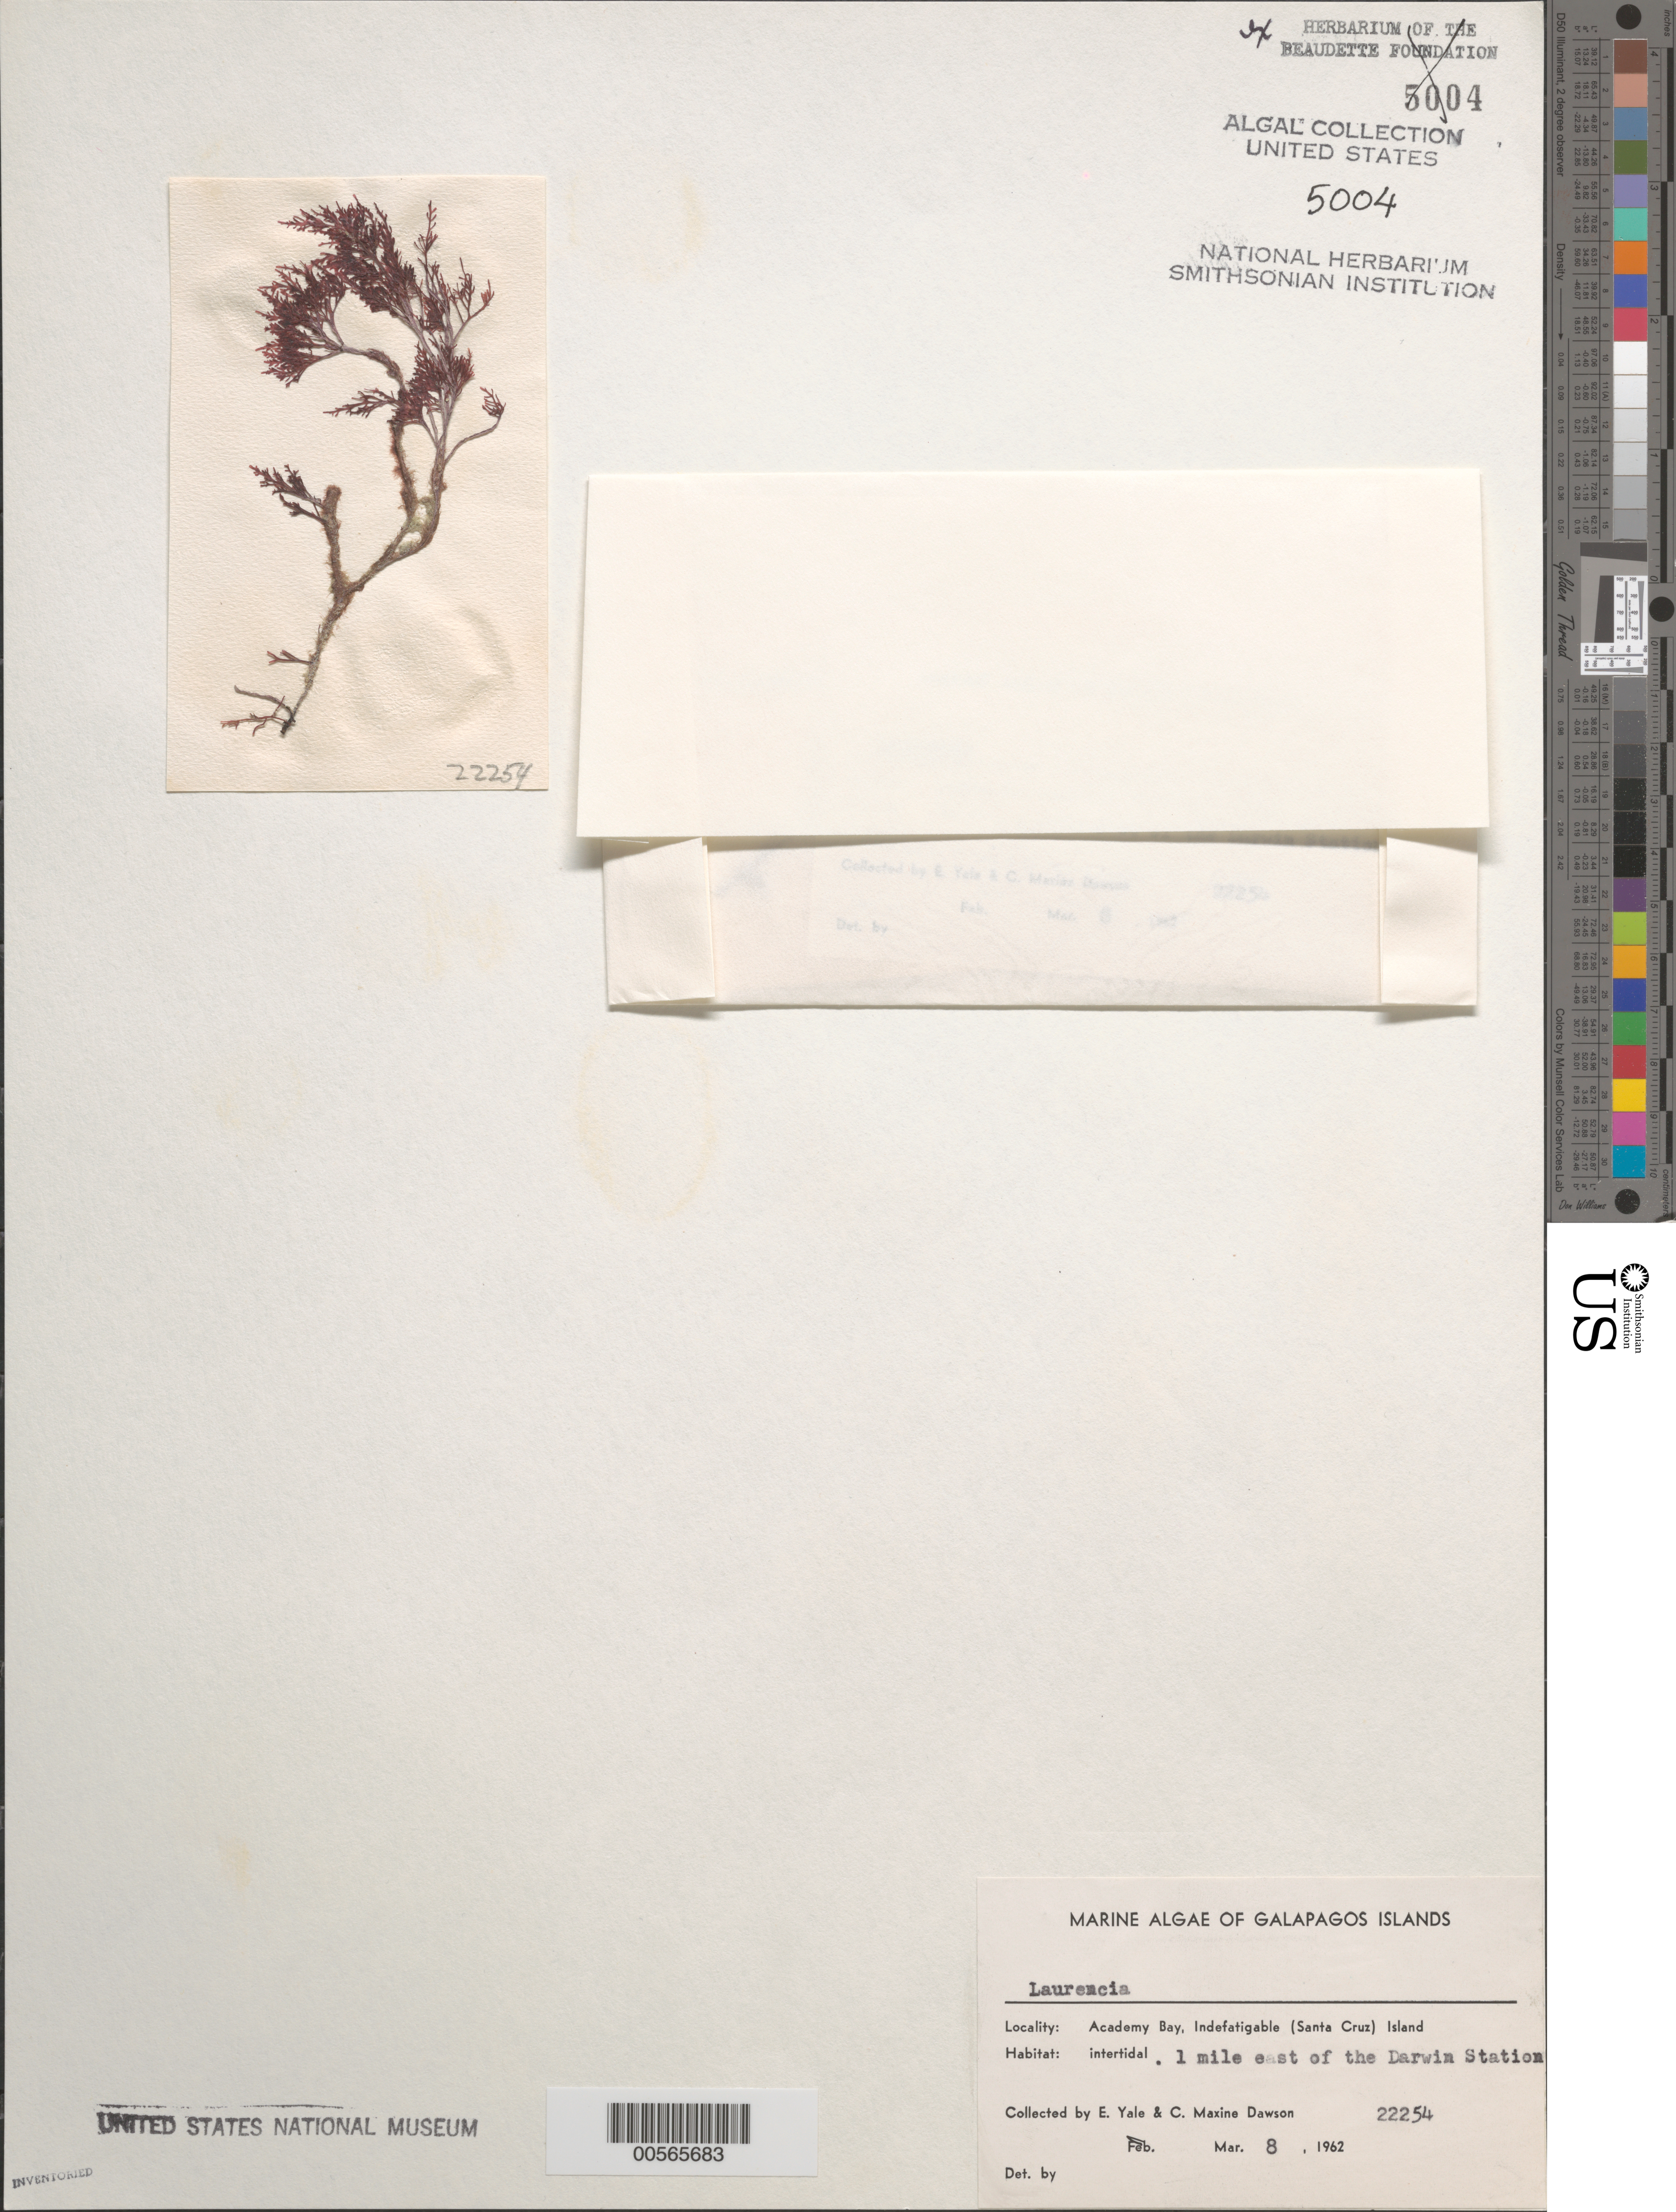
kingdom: Plantae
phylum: Rhodophyta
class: Florideophyceae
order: Ceramiales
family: Rhodomelaceae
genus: Laurencia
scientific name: Laurencia sp.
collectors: E. Y. Dawson & C. M. Dawson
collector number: EYD 22254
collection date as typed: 08 Mar 1962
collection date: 1962-03-08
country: Ecuador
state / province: Colón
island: Santa Cruz [Indefatigable, Chaves]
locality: Academy Bay 1 mile E of Darwin Station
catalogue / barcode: US 5004